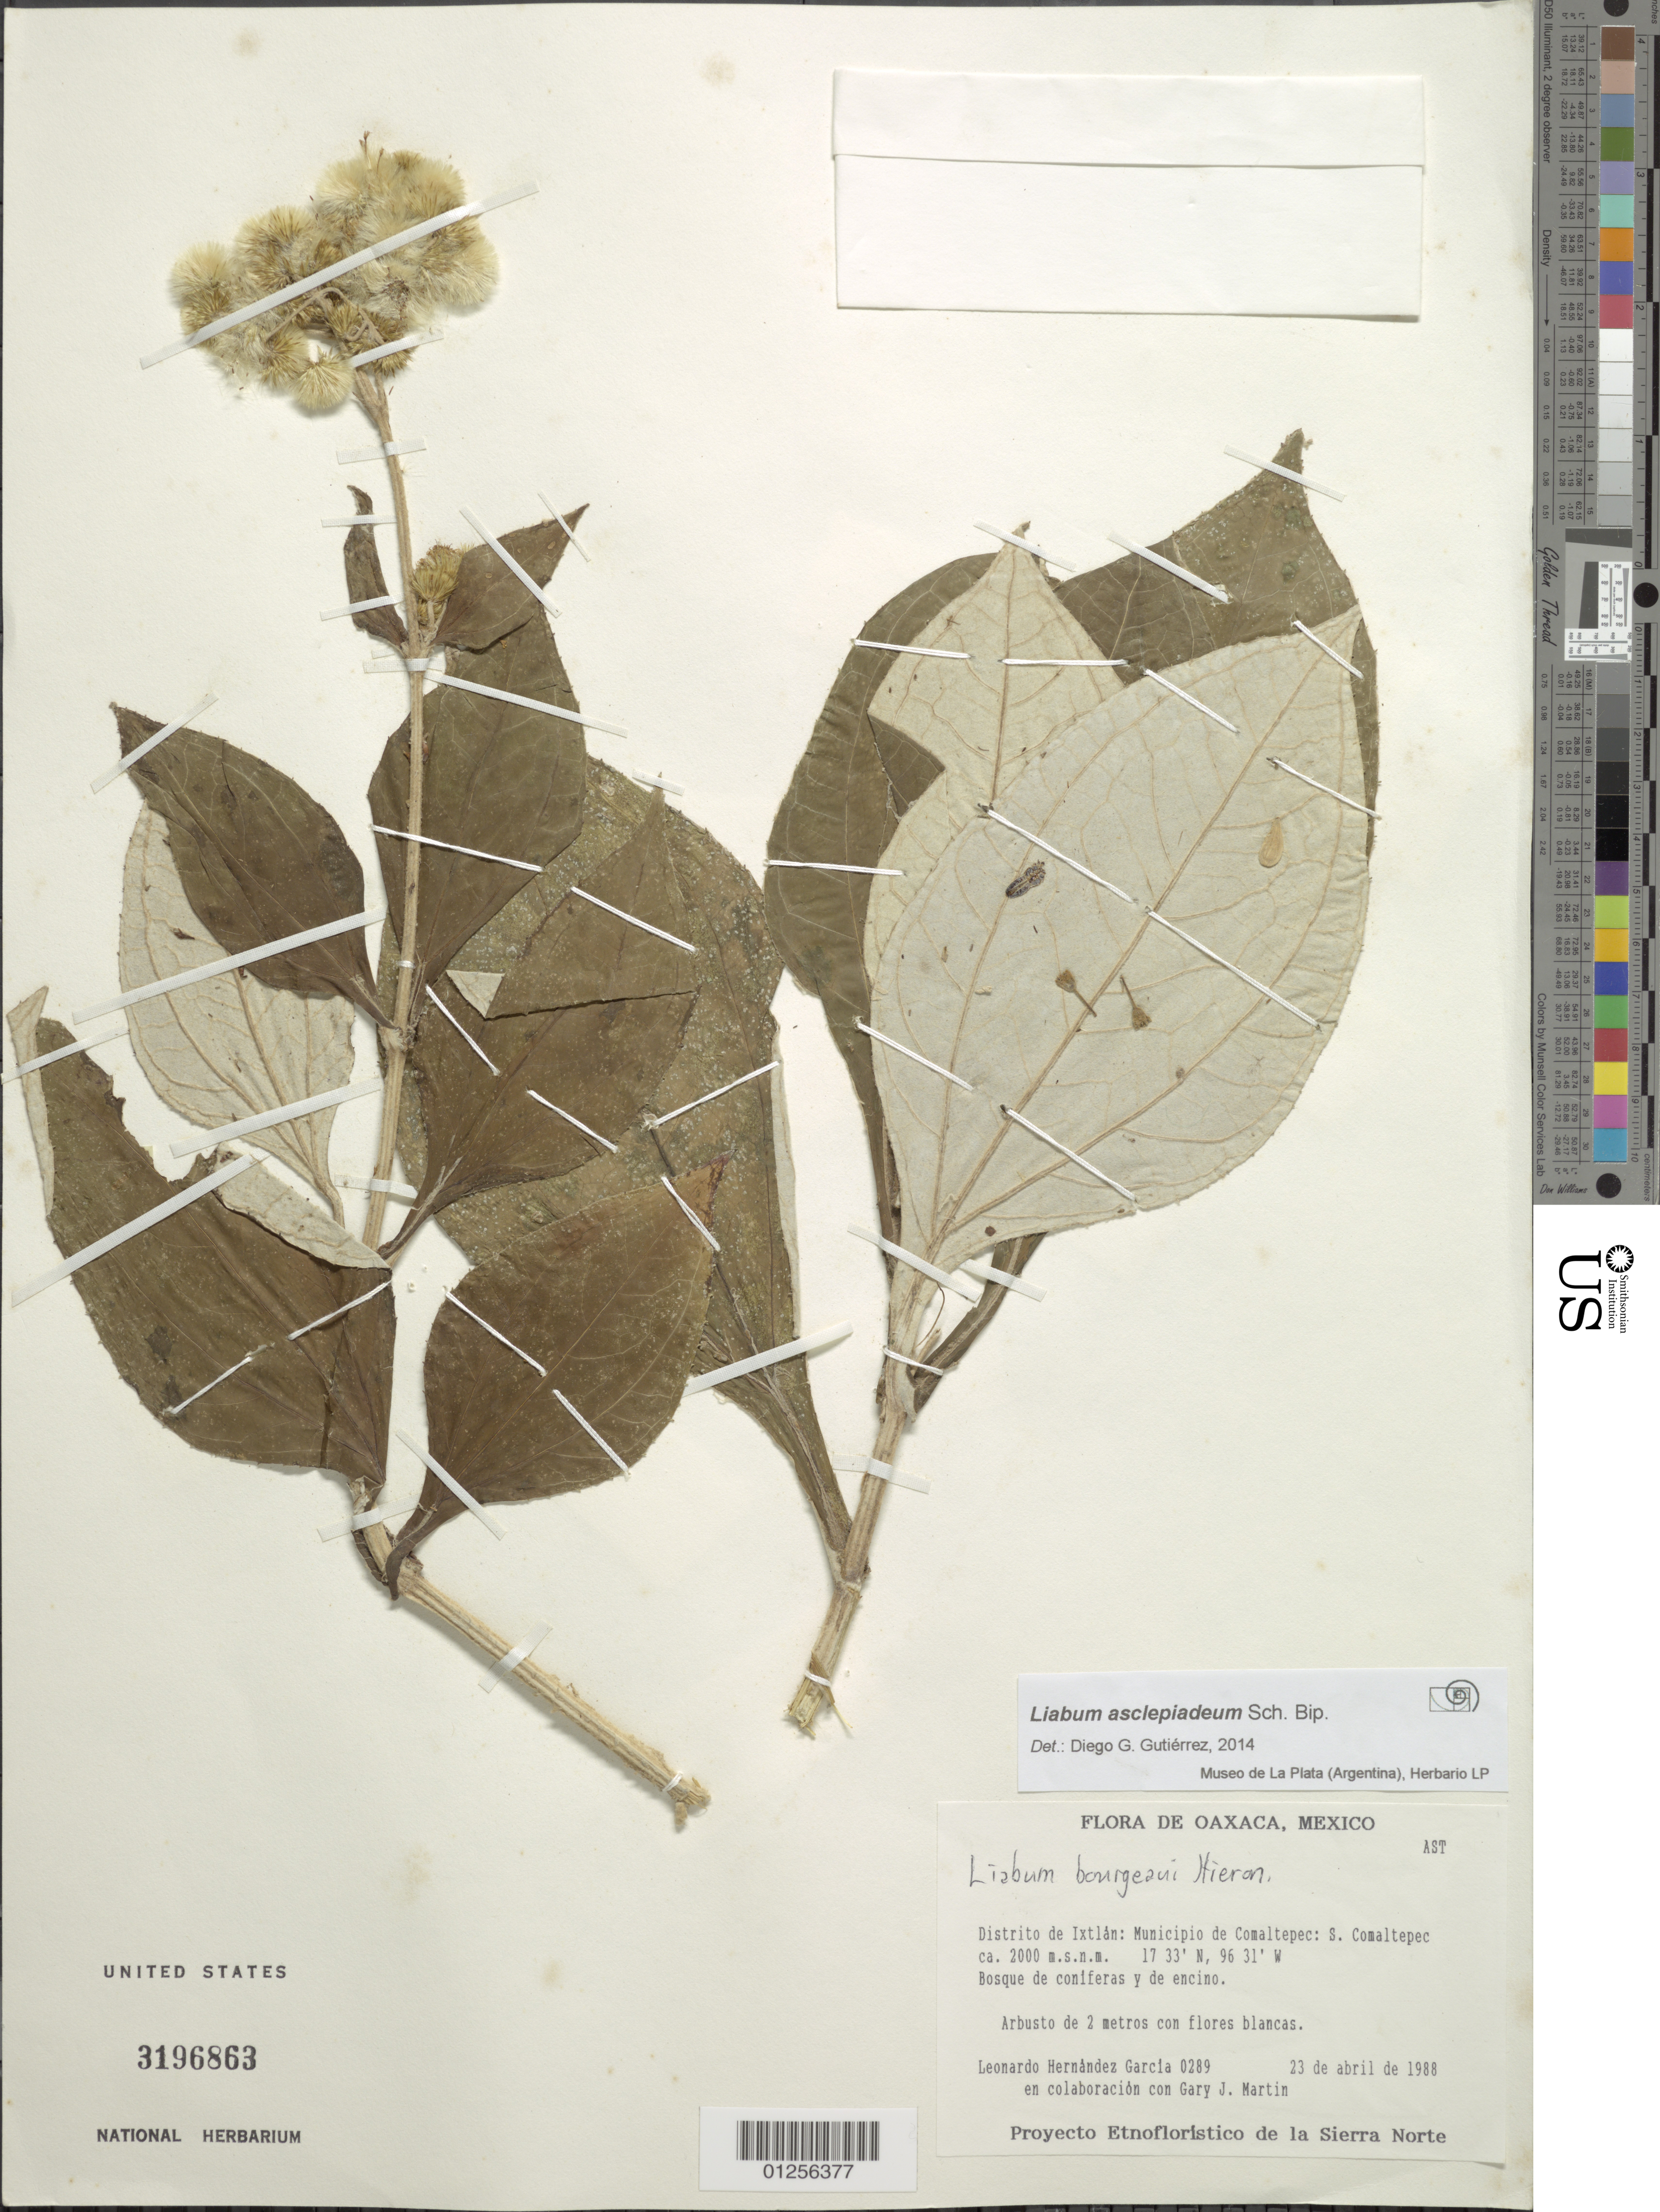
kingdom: Plantae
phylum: Tracheophyta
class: Magnoliopsida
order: Asterales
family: Asteraceae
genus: Liabum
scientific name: Liabum asclepiadeum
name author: Sch. Bip.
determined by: Gutierrez, D. G.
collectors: L. Garcia & G. J. Martin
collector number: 289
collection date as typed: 23 April 1988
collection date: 1988-04-23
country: Mexico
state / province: Oaxaca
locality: Distrito de Ixtlan, Municipio de Comaltepec: S. Comaltepec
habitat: Bosque de coniferas y de encino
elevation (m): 2000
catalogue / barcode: US 3196863